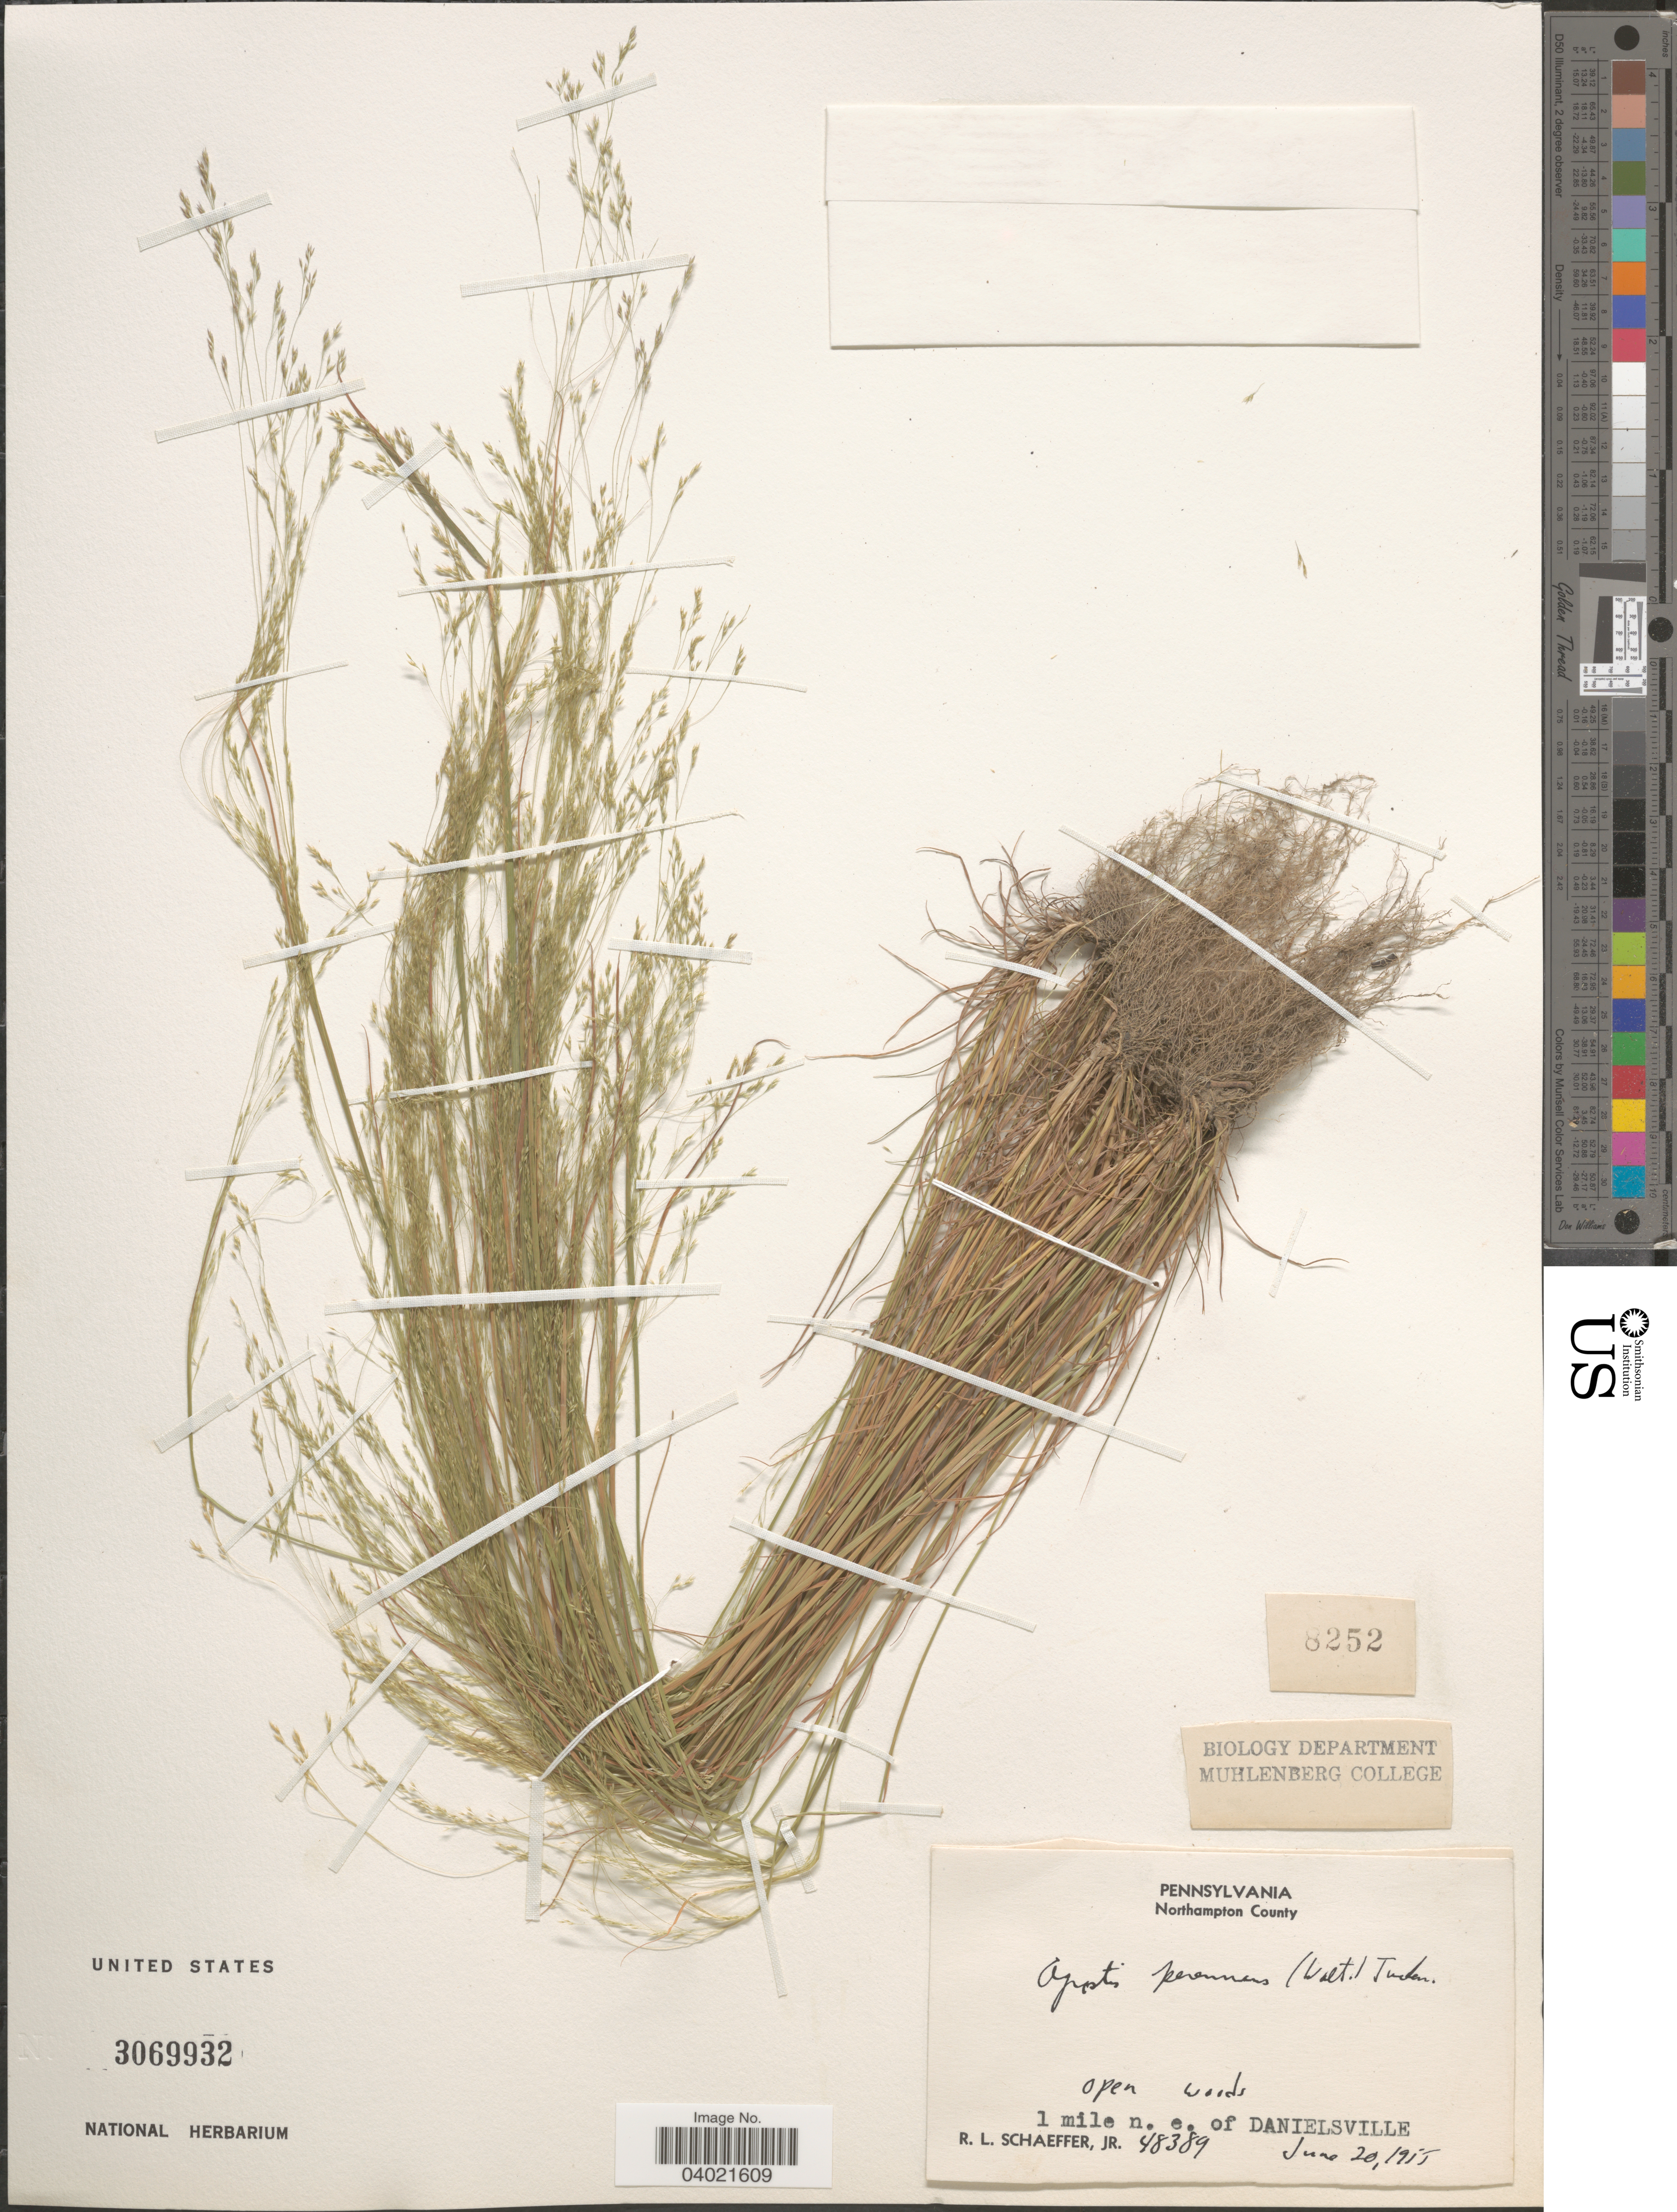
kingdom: Plantae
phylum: Tracheophyta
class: Liliopsida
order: Poales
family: Poaceae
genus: Agrostis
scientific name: Agrostis perennans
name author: (Walter) Tuck.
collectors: R. L. Schaeffer Jr.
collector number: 48389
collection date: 1955-06-20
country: United States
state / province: Pennsylvania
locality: Northampton County. 1 mile n. e. of Danielsville.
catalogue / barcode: US 3069932